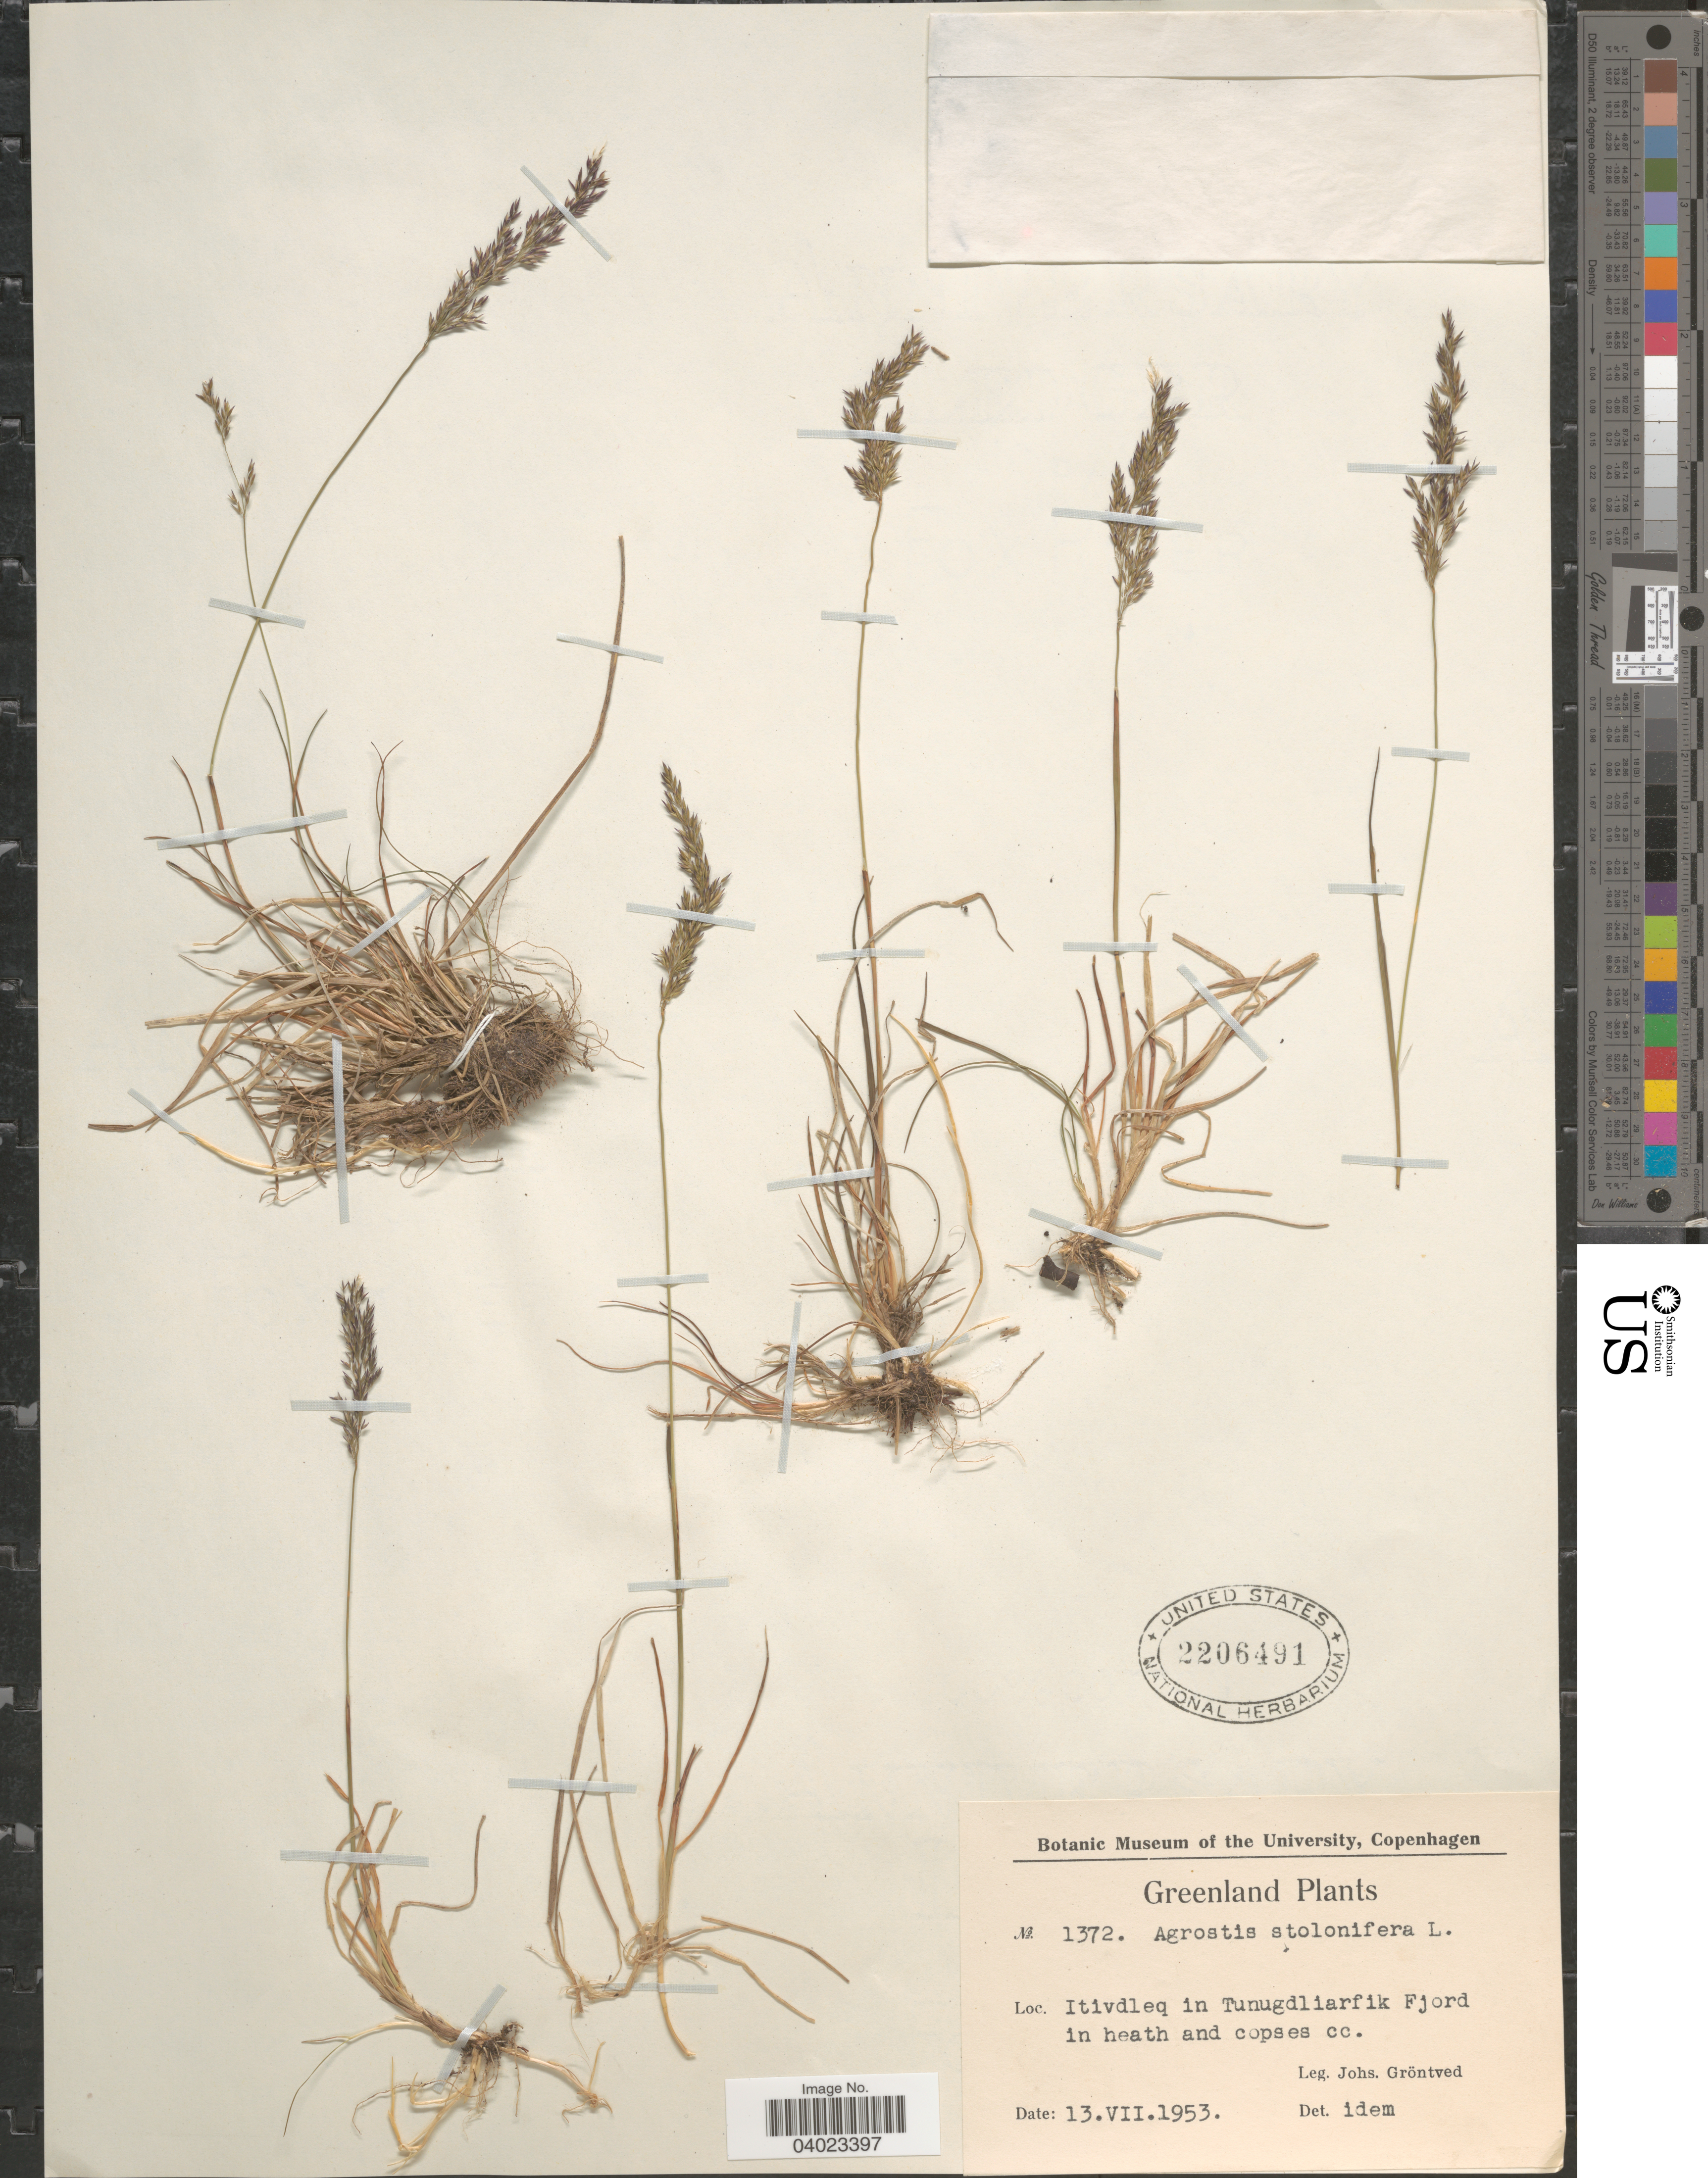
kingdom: Plantae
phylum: Tracheophyta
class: Liliopsida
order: Poales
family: Poaceae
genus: Agrostis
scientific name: Agrostis stolonifera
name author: L.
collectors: J. Gröntved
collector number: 1372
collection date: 1953-07-13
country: Greenland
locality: Itivdleq in Tunugdliarfik Fjord in heath and copses cc.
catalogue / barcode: US 2206491